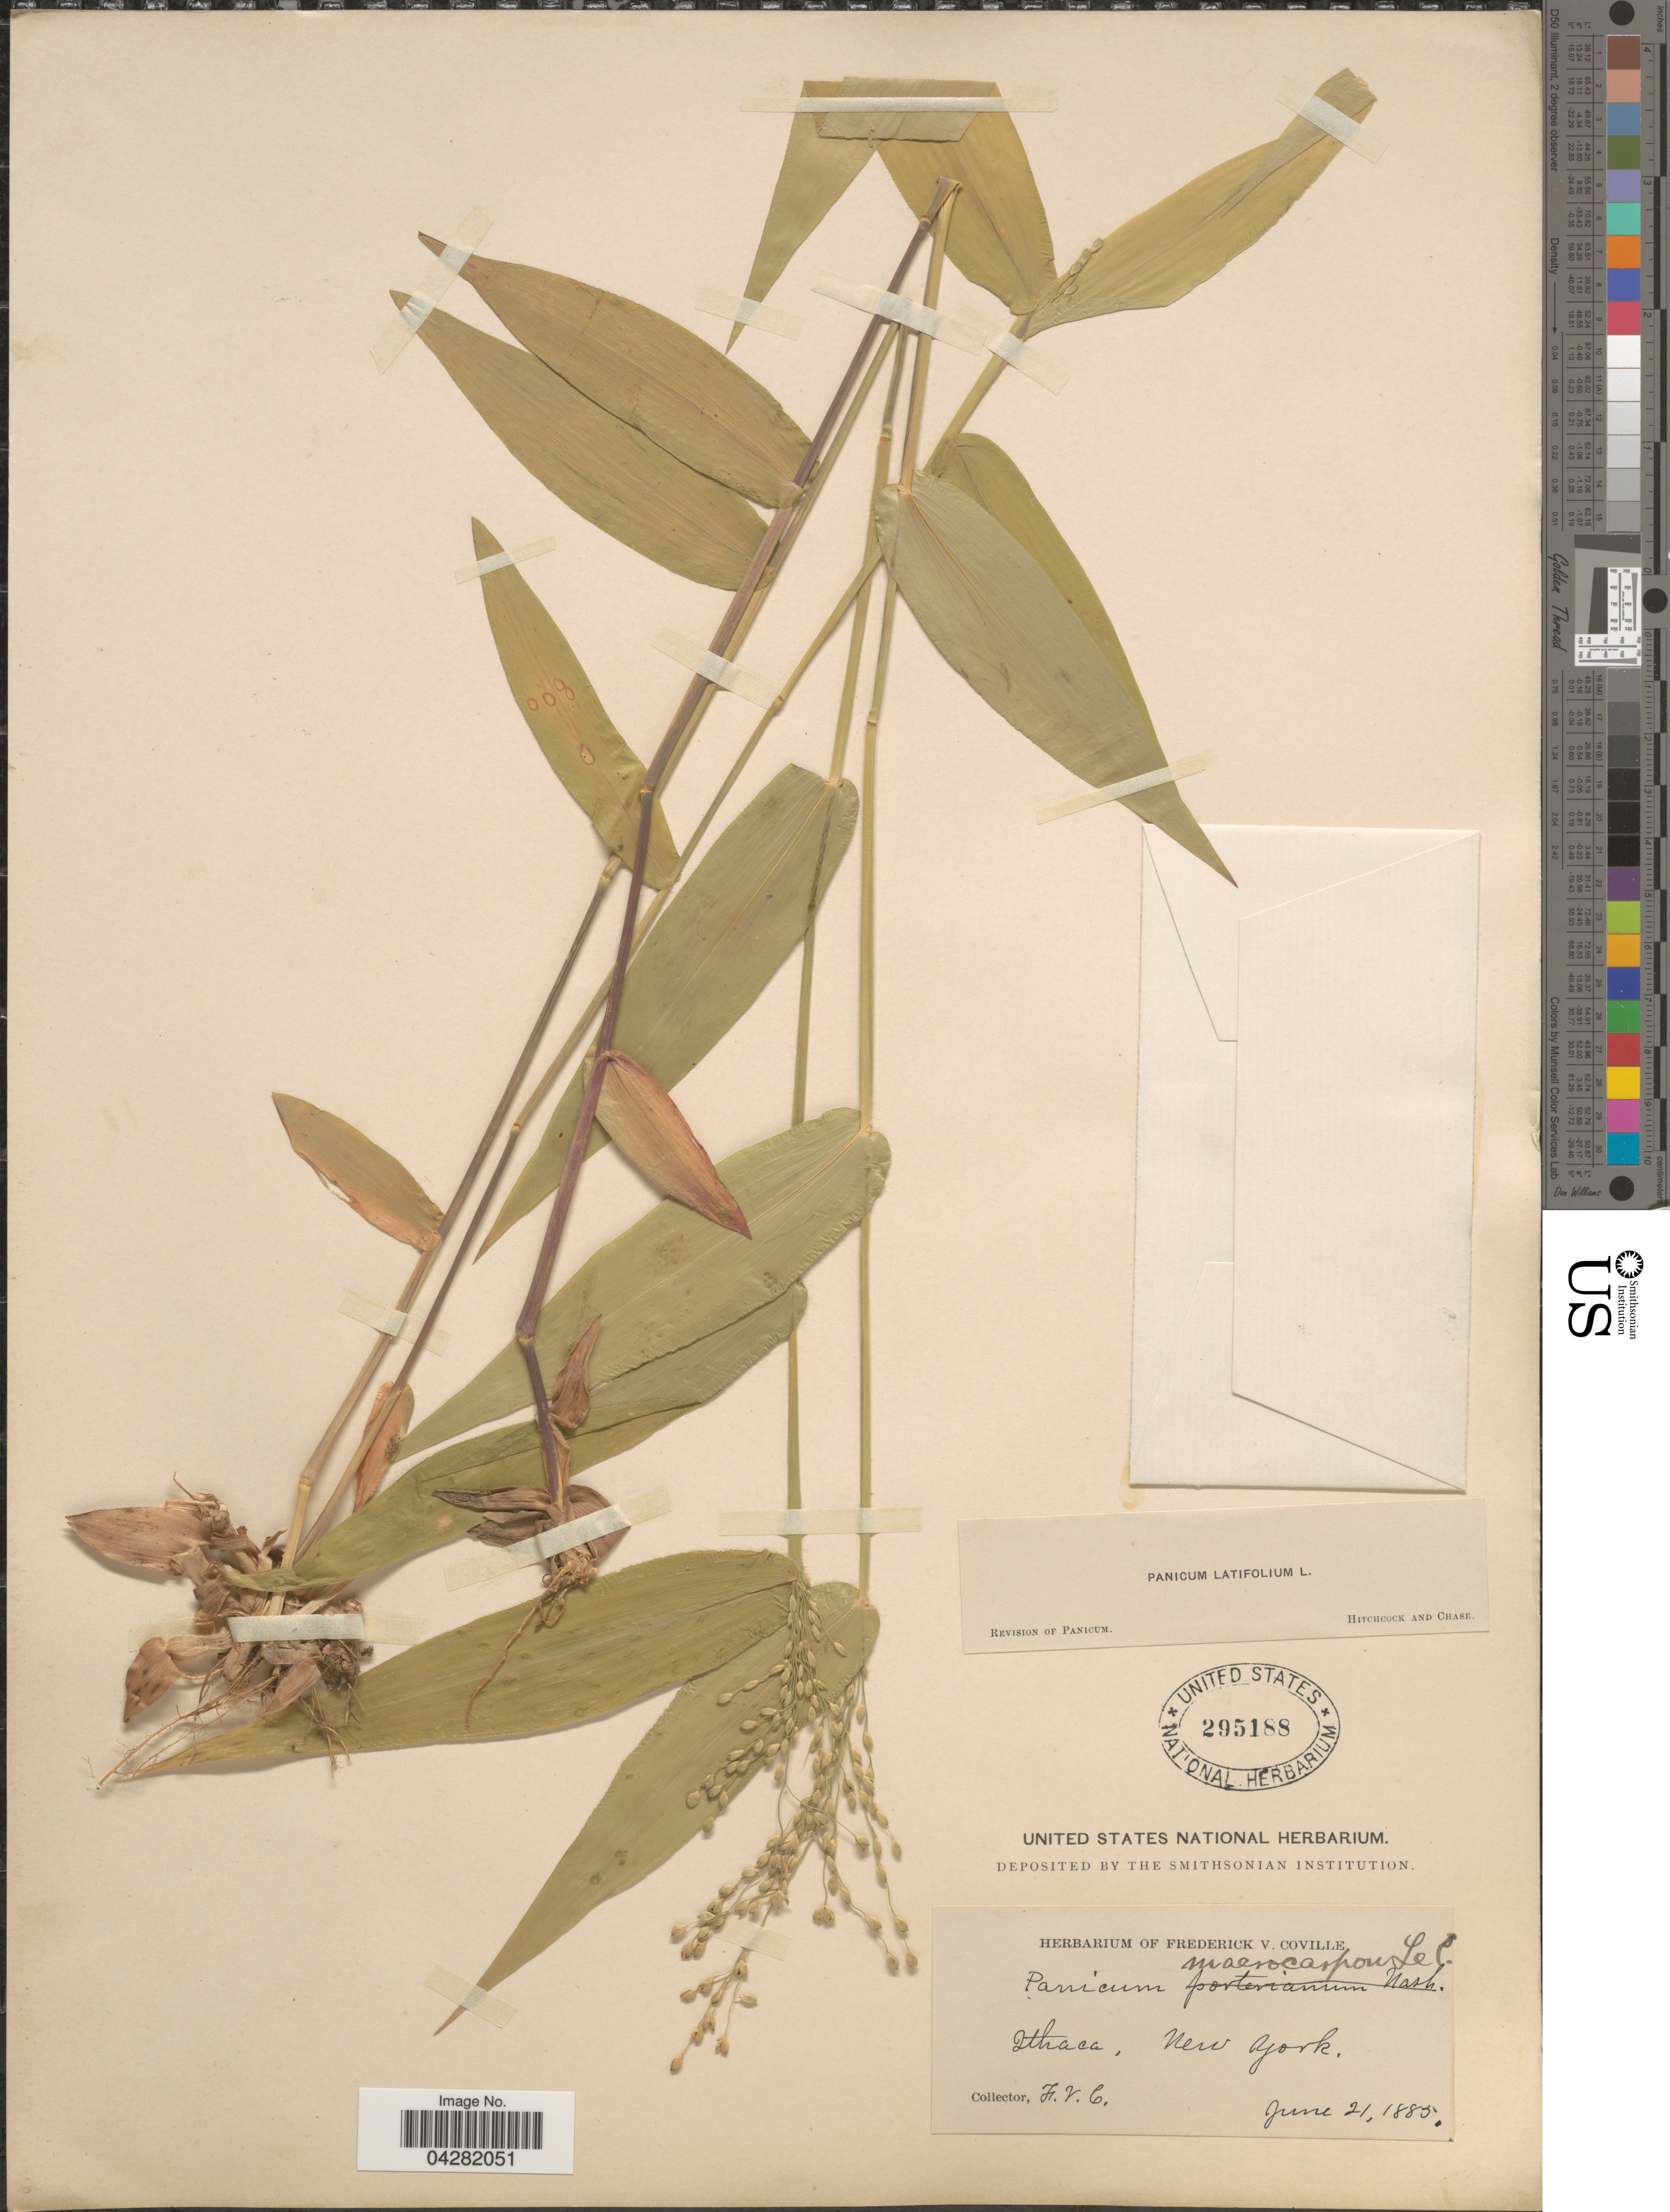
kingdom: Plantae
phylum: Tracheophyta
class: Liliopsida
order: Poales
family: Poaceae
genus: Dichanthelium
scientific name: Dichanthelium latifolium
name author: (L.) Harvill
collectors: F. V. Coville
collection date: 1885-06-21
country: United States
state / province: New York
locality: Ithaca.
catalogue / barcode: US 295188